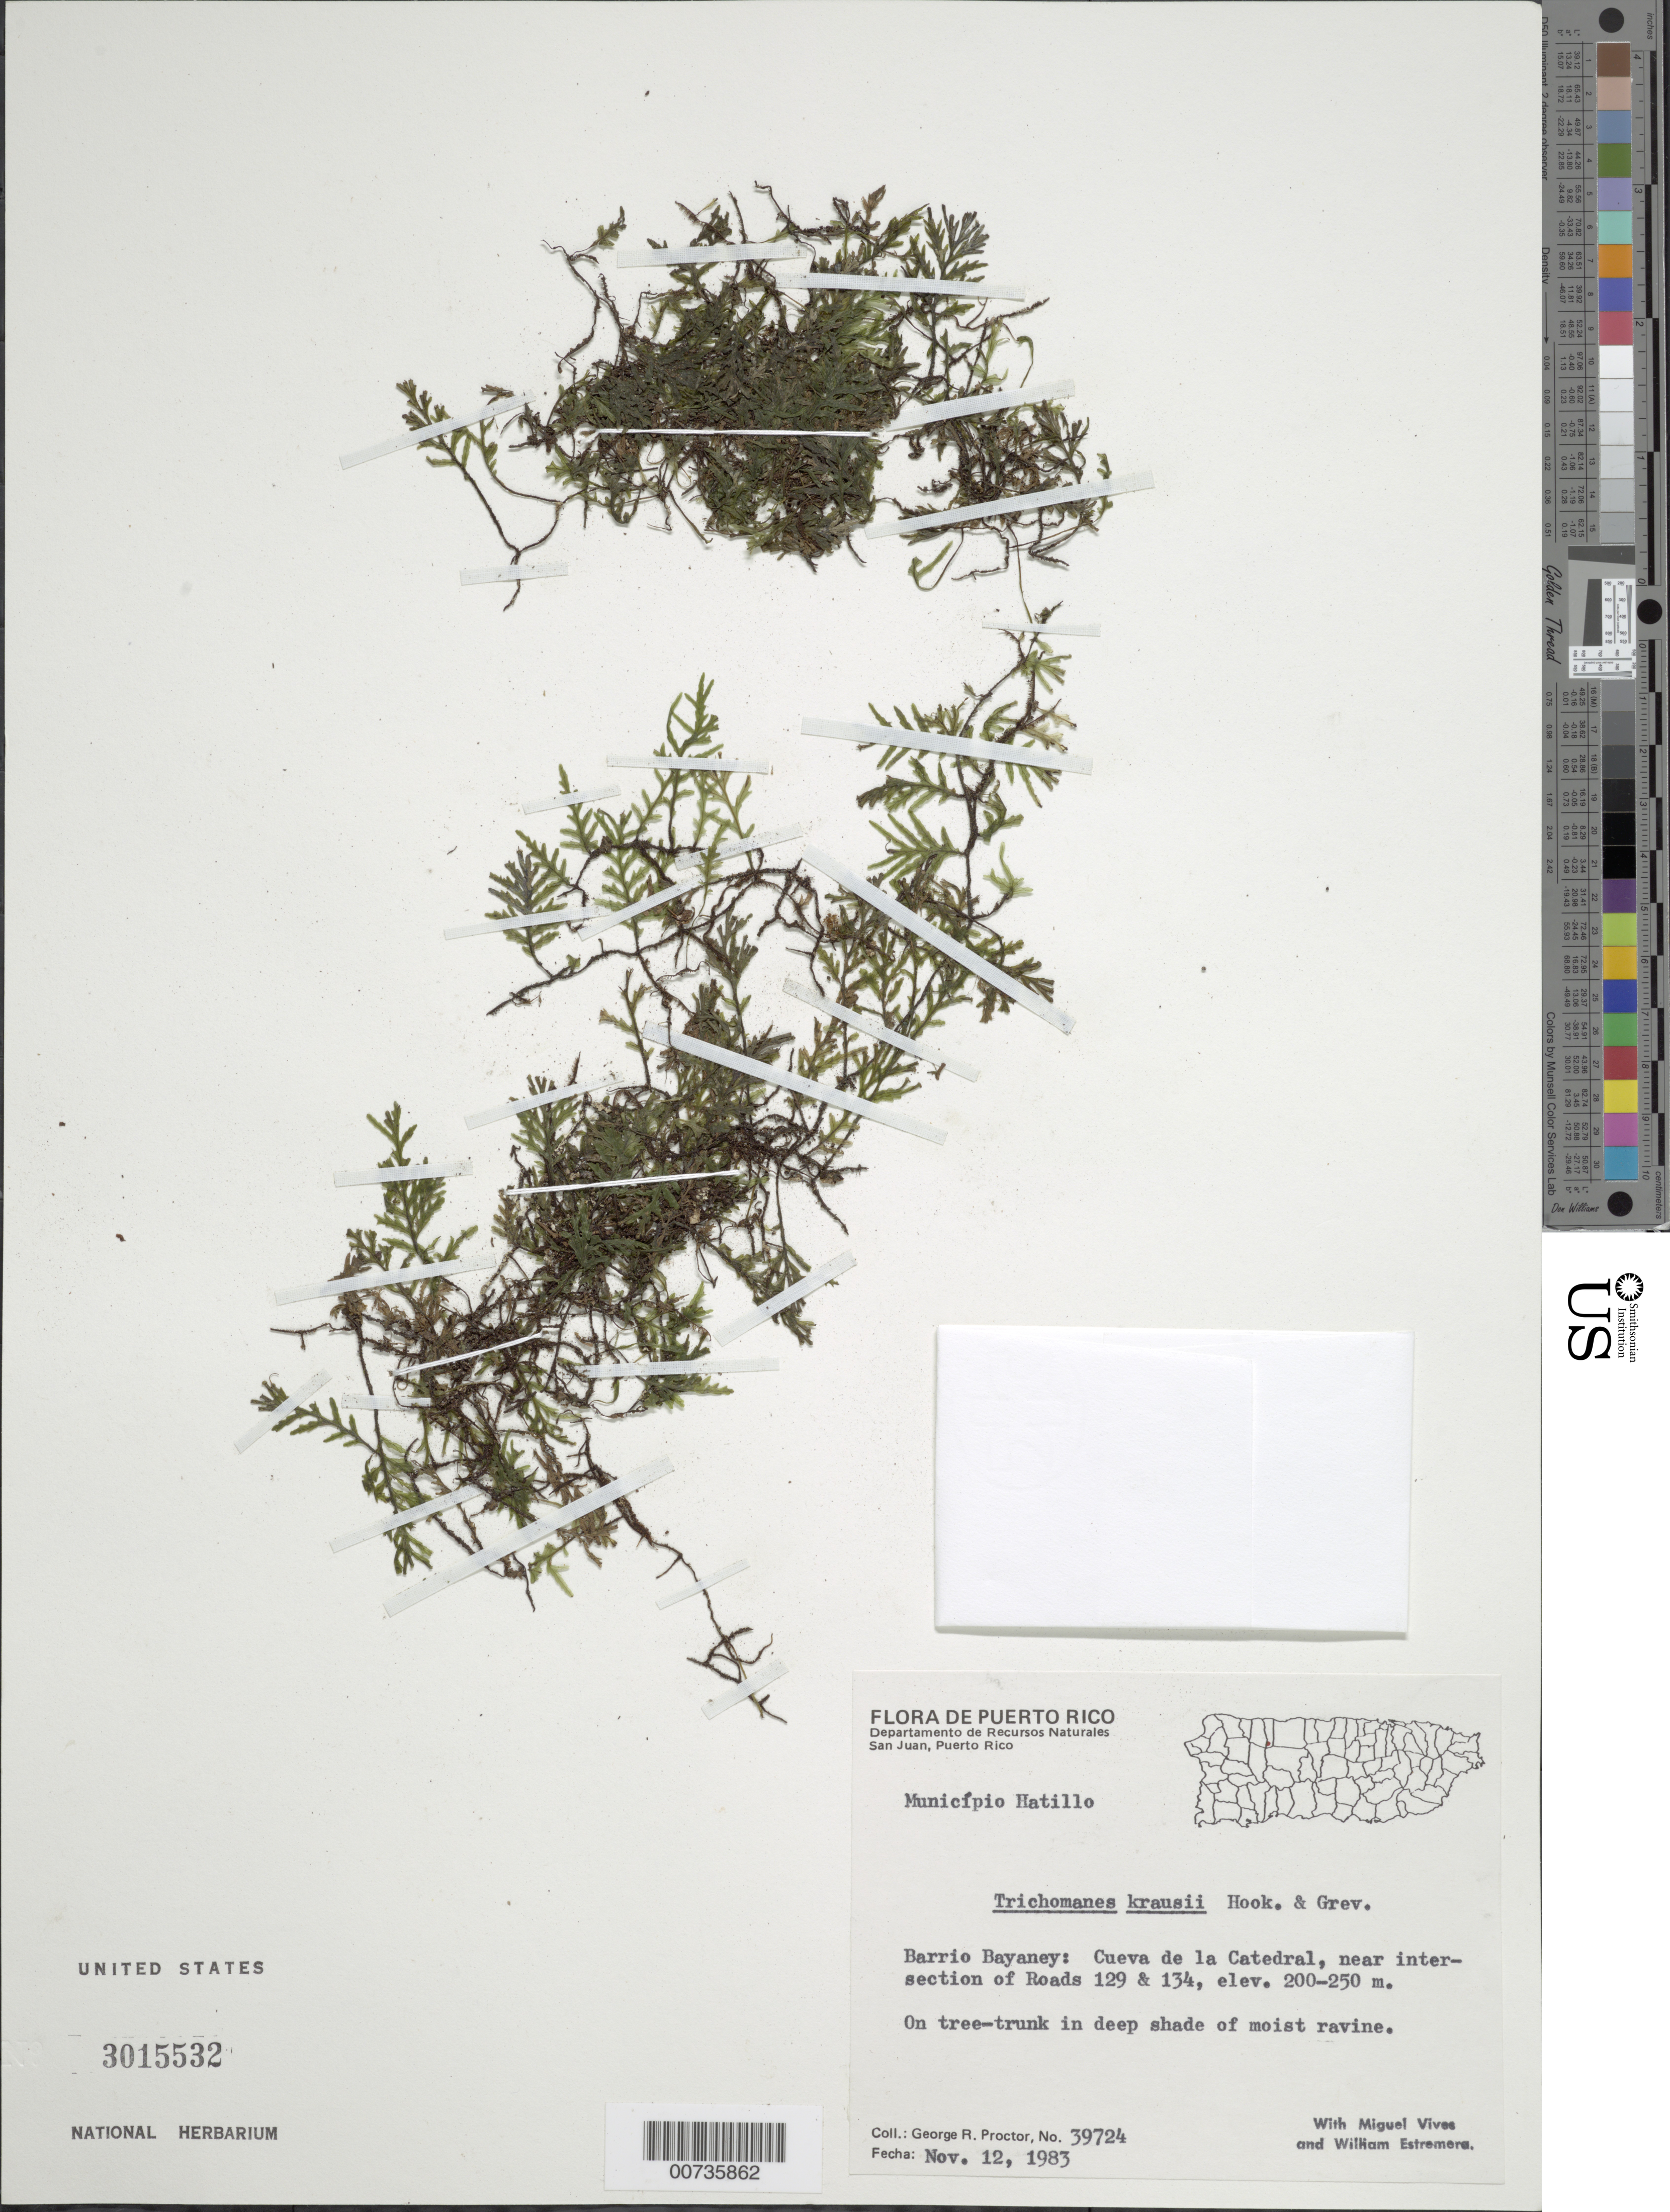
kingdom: Plantae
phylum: Tracheophyta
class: Polypodiopsida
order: Hymenophyllales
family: Hymenophyllaceae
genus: Didymoglossum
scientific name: Didymoglossum kraussii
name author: (Hook. & Grev.) C. Presl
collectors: G. R. Proctor, M. Vives & W. Estremera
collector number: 39724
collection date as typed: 12 Nov 1983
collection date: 1983-11-12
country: Puerto Rico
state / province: Hatillo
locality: Mun. Hatillo, Barrio Bayaney: Cueva de la Catedral, near intersection of Roads 129 & 134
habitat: On tree trunk in deep shade of moist ravine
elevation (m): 200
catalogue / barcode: US 3015532